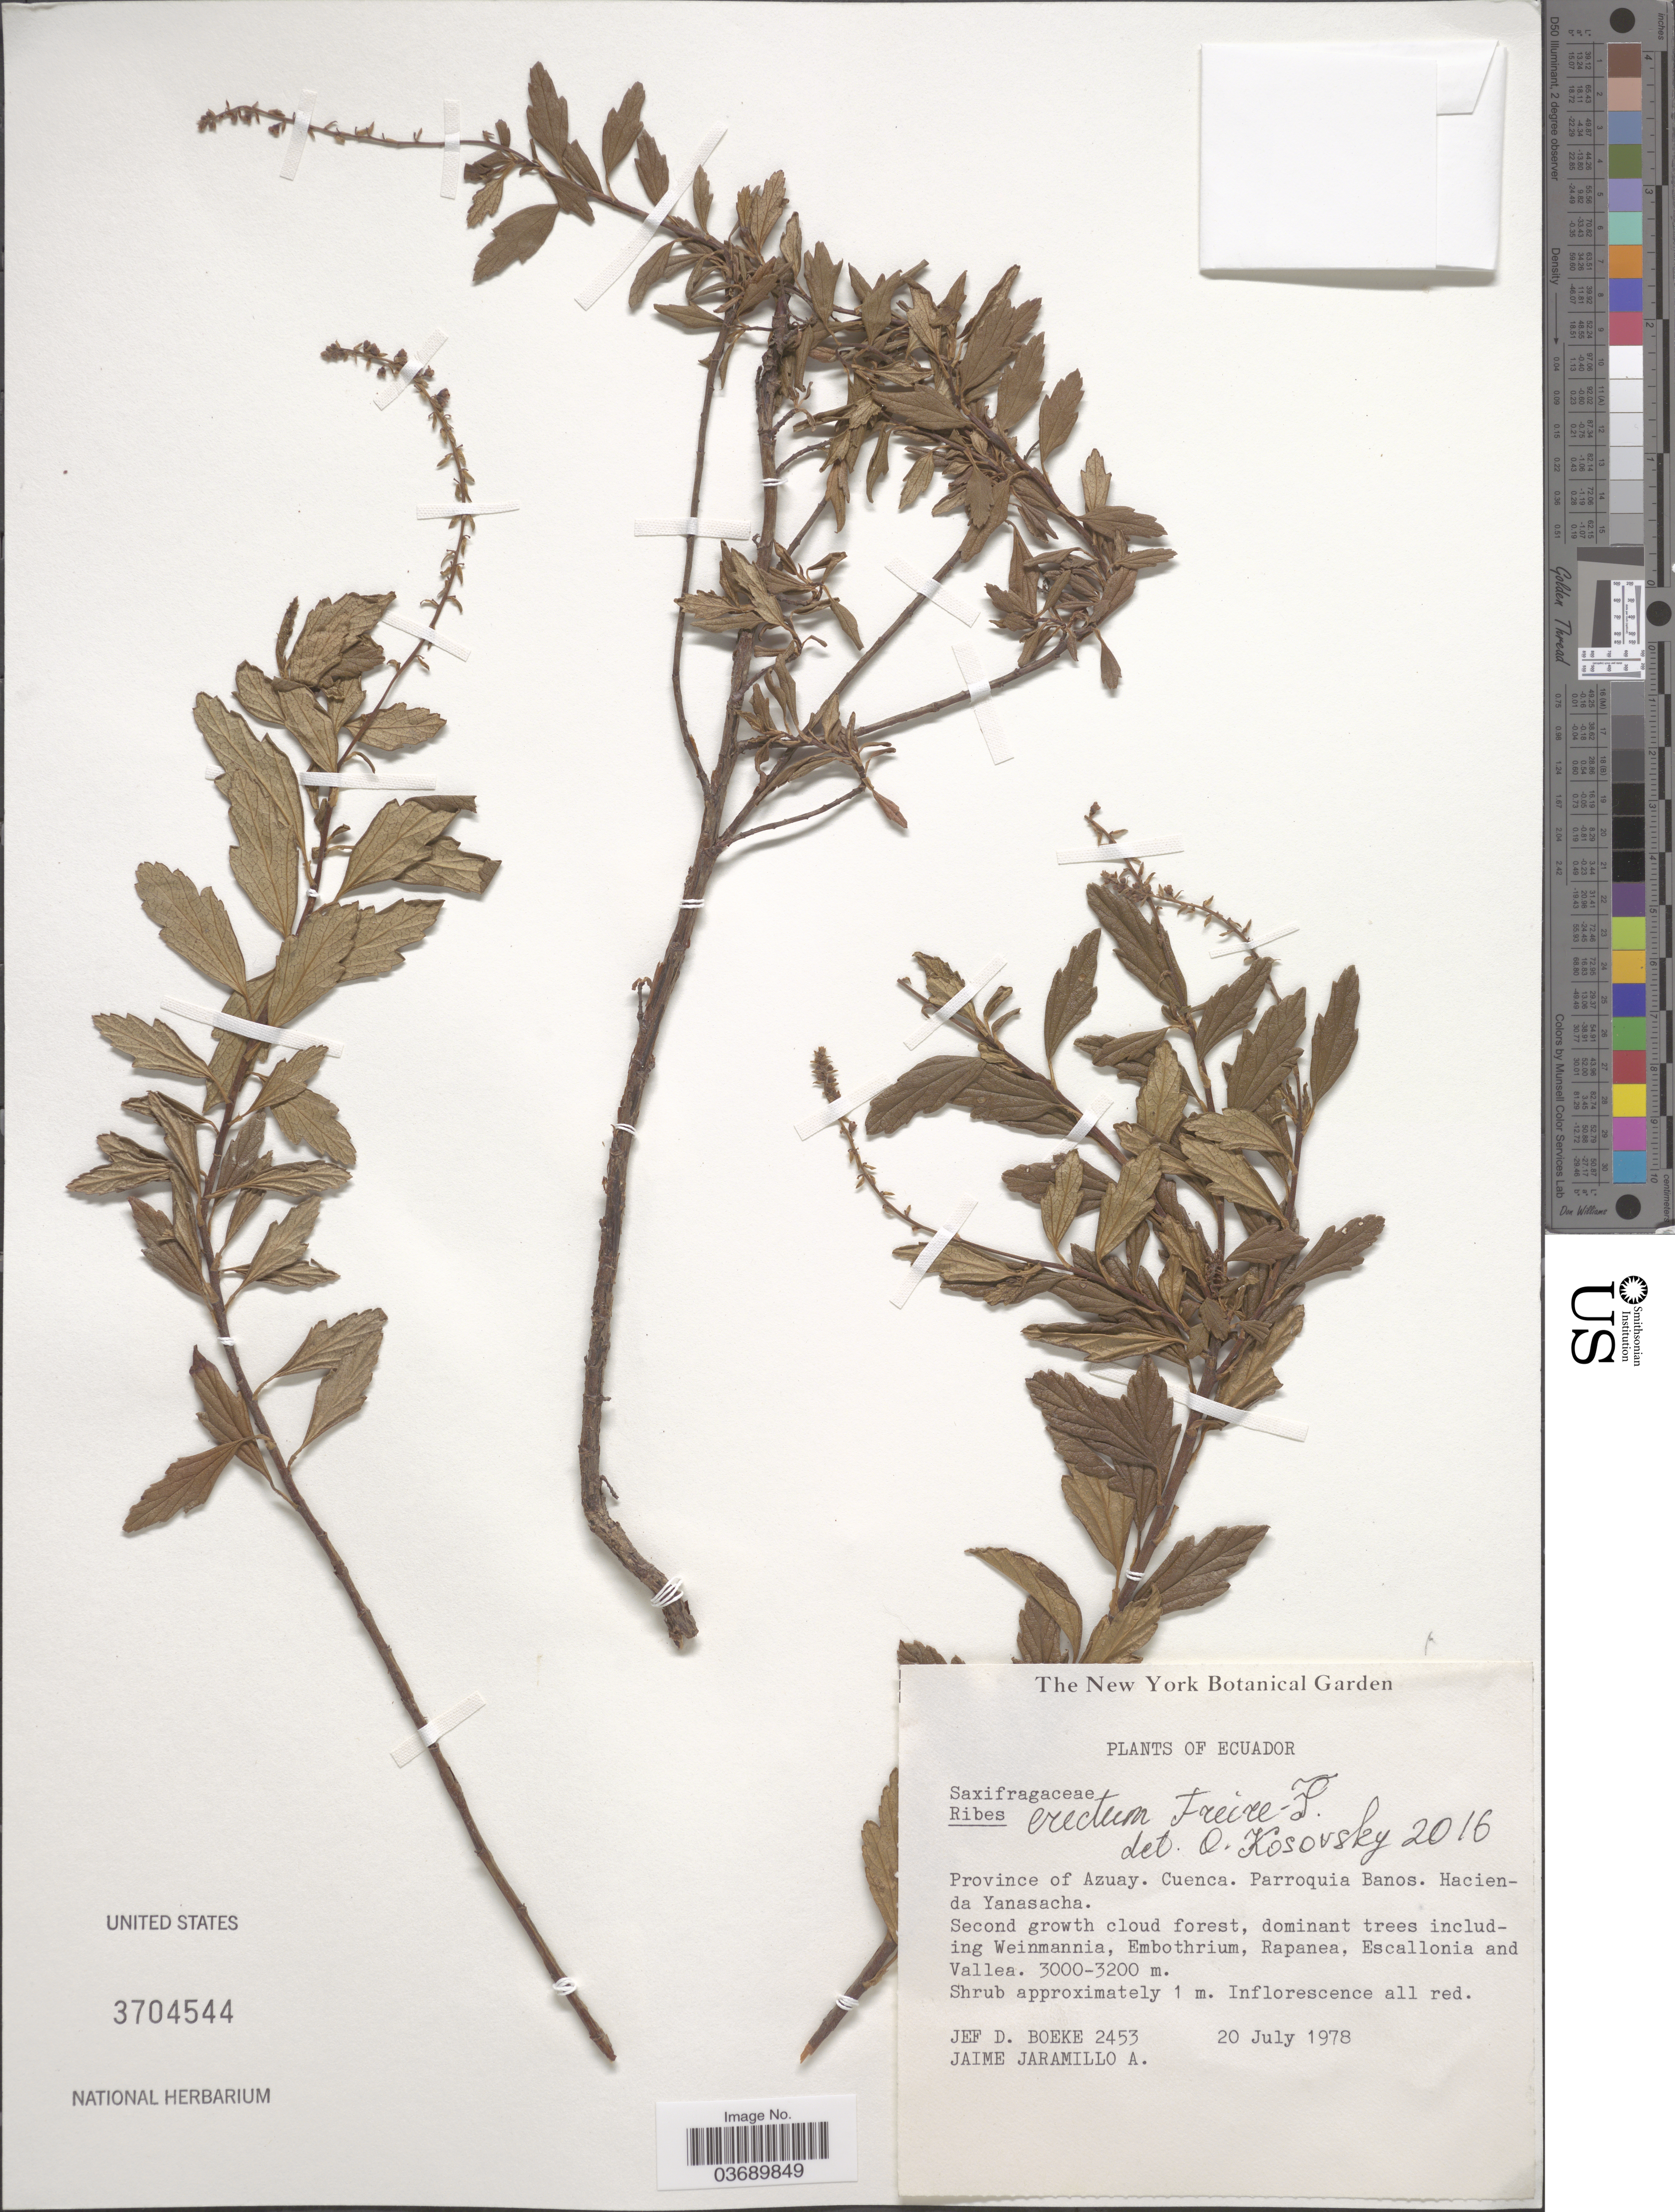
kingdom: Plantae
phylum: Tracheophyta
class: Magnoliopsida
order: Saxifragales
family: Grossulariaceae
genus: Ribes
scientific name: Ribes erectum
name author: Freire-Fierro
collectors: J. Boeke & J. L. Jaramillo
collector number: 2453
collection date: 1978-07-20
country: Ecuador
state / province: Azuay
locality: Cuenca. Parroquia Banos. Hacienda Yanasacha.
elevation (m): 3000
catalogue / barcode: US 3704544